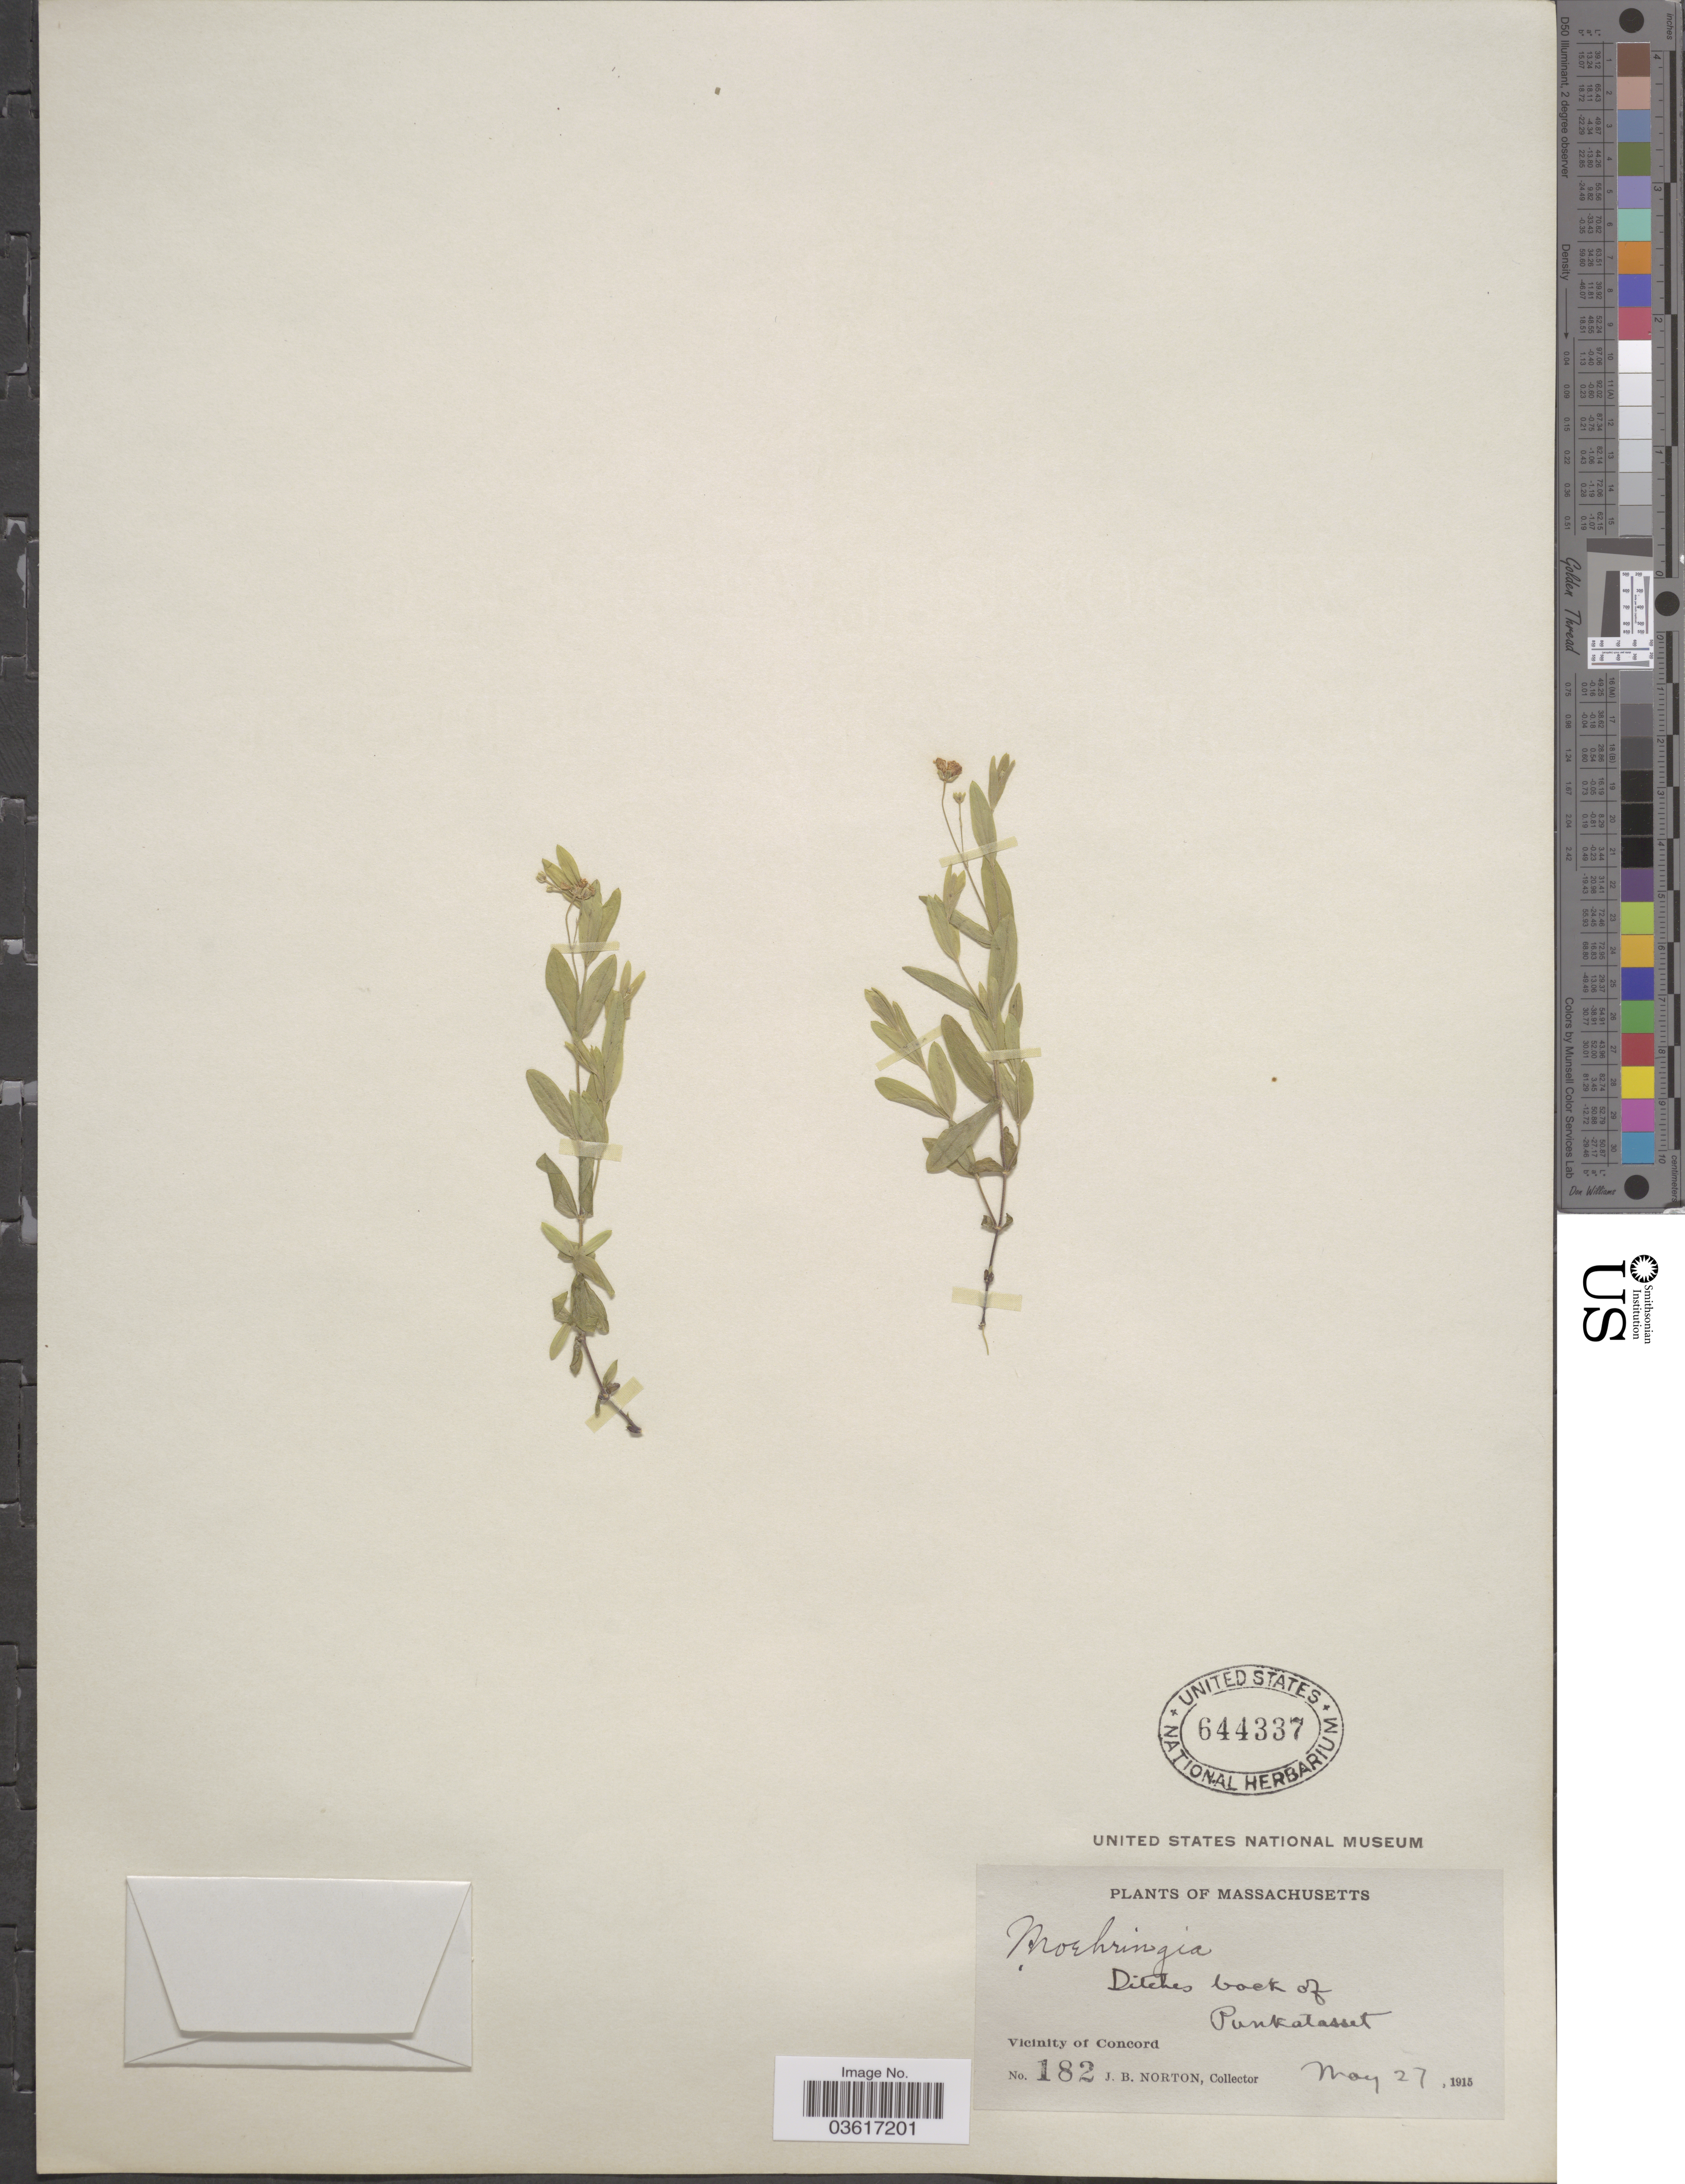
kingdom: Plantae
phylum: Tracheophyta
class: Magnoliopsida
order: Caryophyllales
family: Caryophyllaceae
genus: Moehringia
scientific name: Moehringia lateriflora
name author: (L.) Fenzl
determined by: Strong, Mark T., (BOT), Smithsonian Institution - National Museum of Natural History (UNITED STATES)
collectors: J. B. Norton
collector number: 182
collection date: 1915-05-27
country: United States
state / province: Massachusetts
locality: Ditches back of Punkatasset. Vicinity of Concord.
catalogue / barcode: US 644337